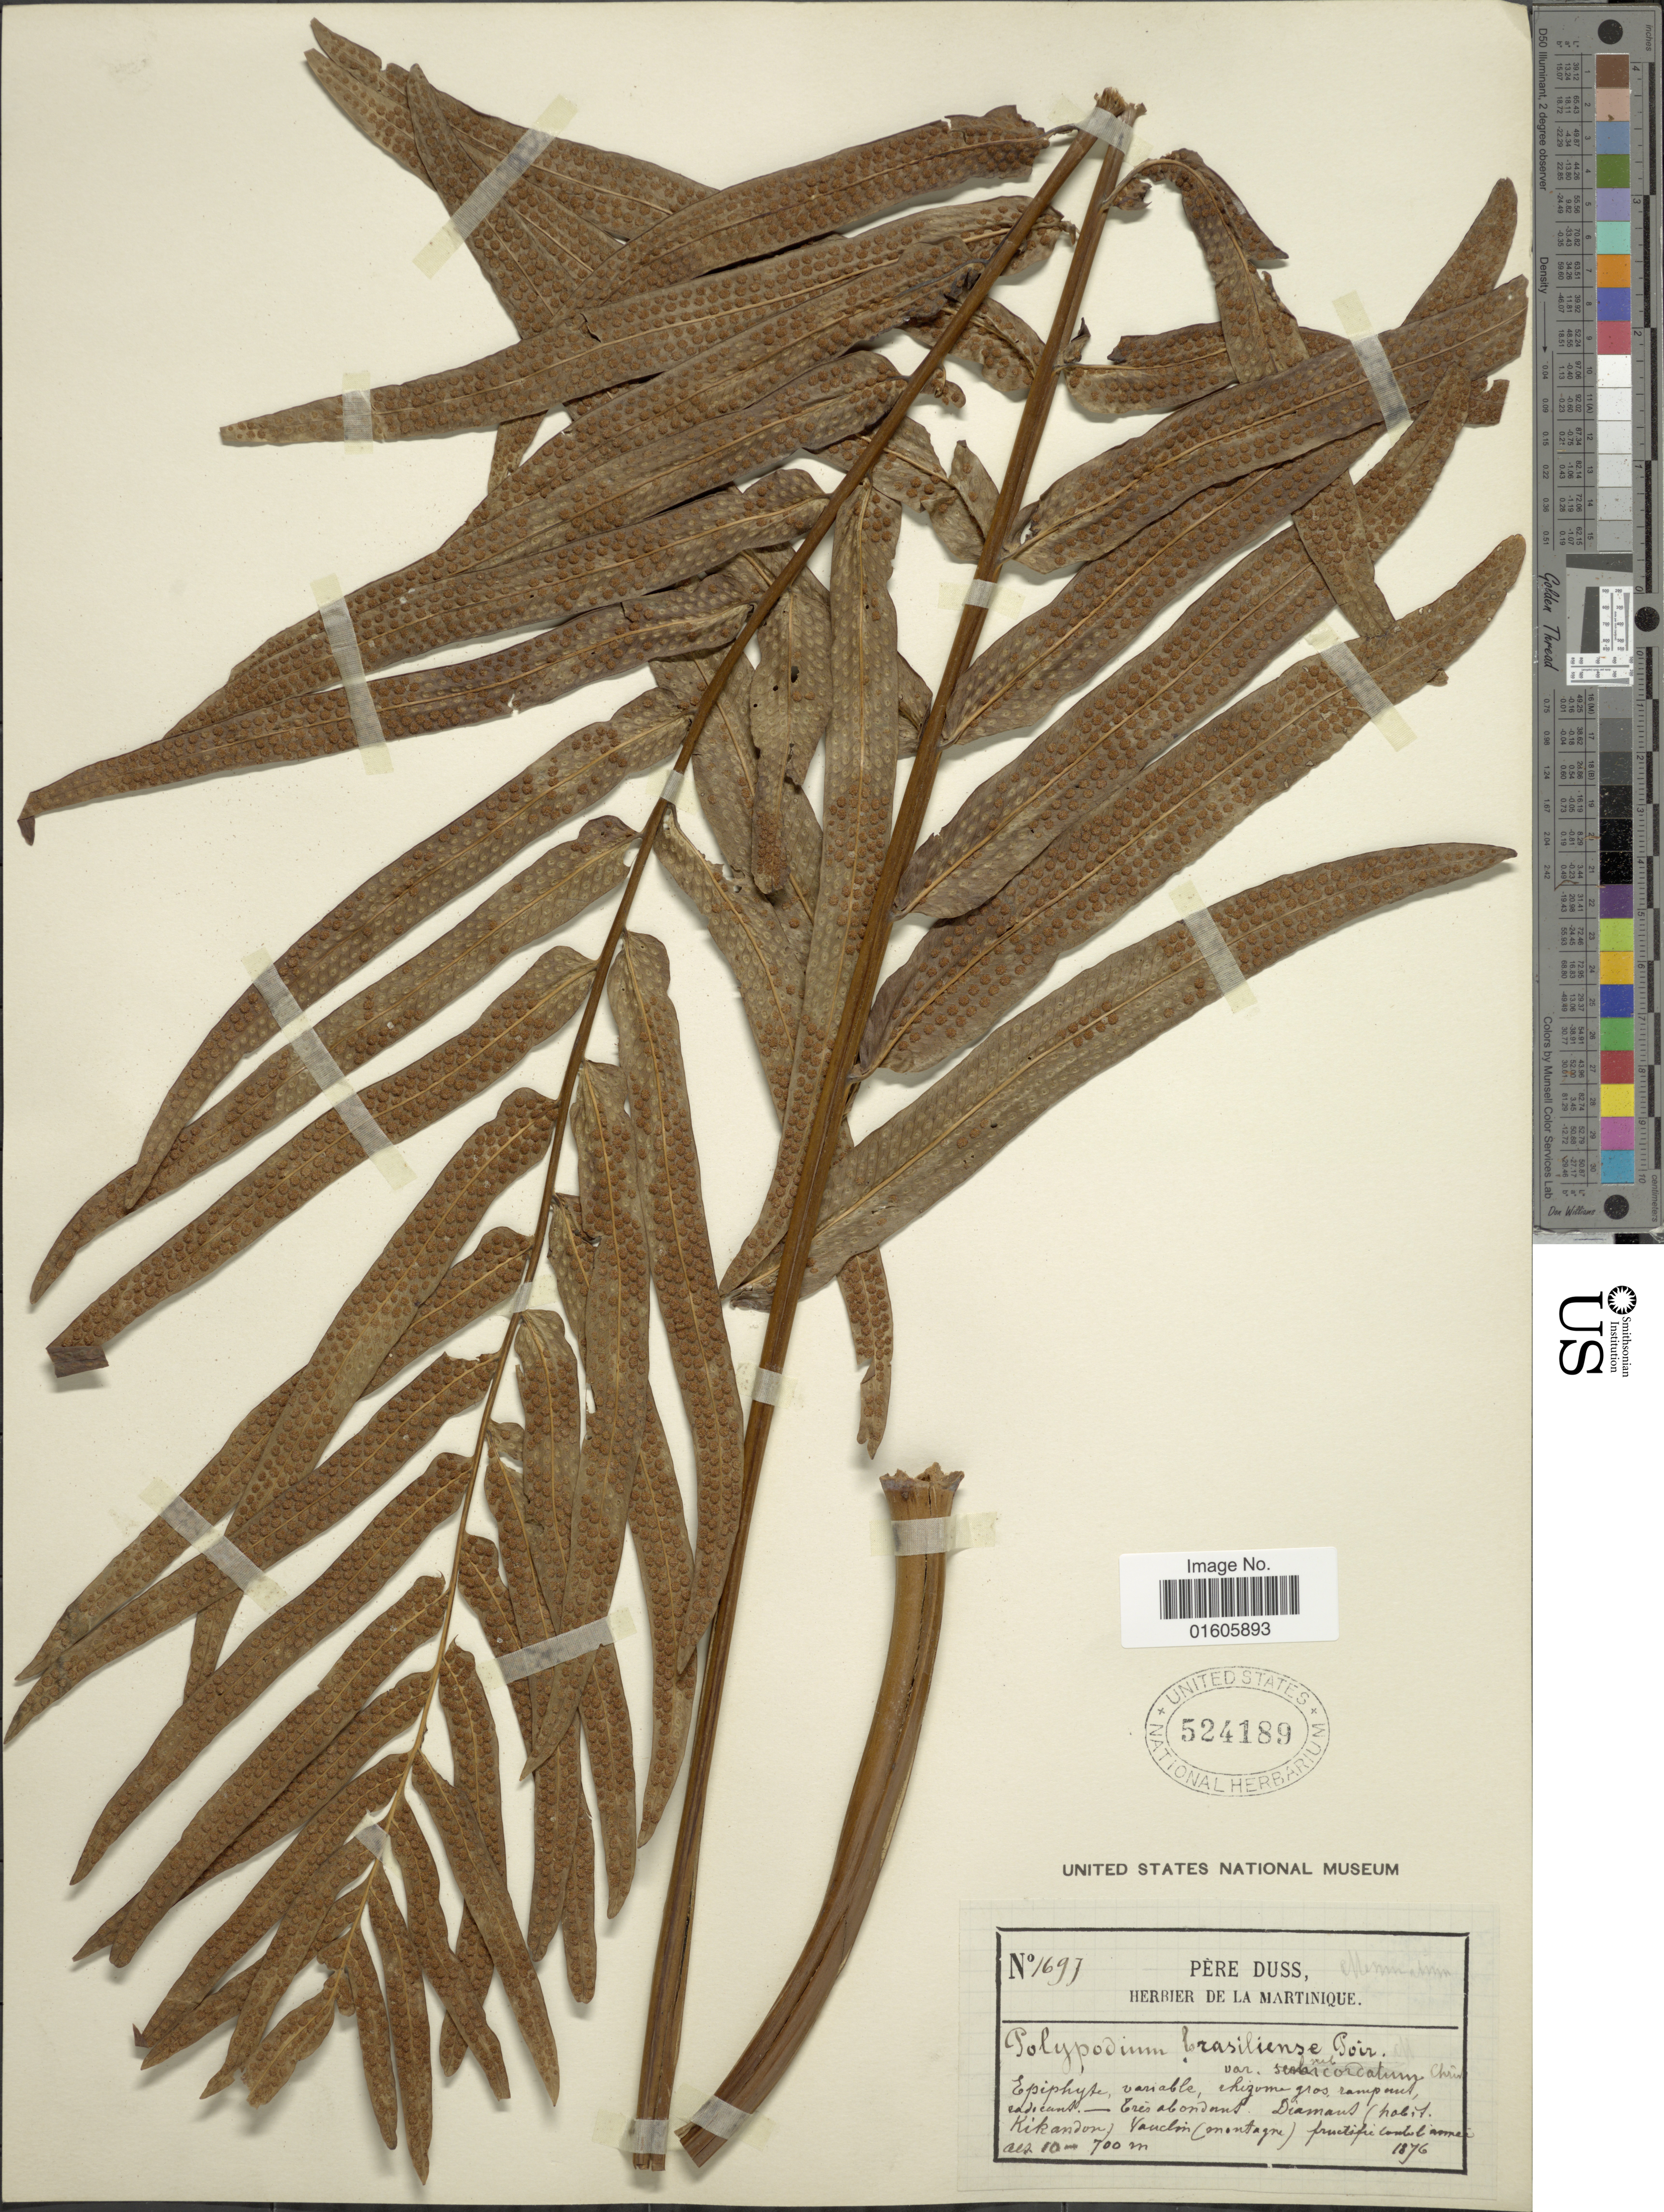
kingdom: Plantae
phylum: Tracheophyta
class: Polypodiopsida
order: Polypodiales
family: Polypodiaceae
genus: Serpocaulon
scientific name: Serpocaulon triseriale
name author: (Sw.) A.R. Sm.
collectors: Père Duss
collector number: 1697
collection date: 1876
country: Martinique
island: Martinique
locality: Tres abondant. Diamant (habit. Kikandon) Vauclin (montagne) fructific toute l'annee.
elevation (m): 10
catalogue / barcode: US 524189